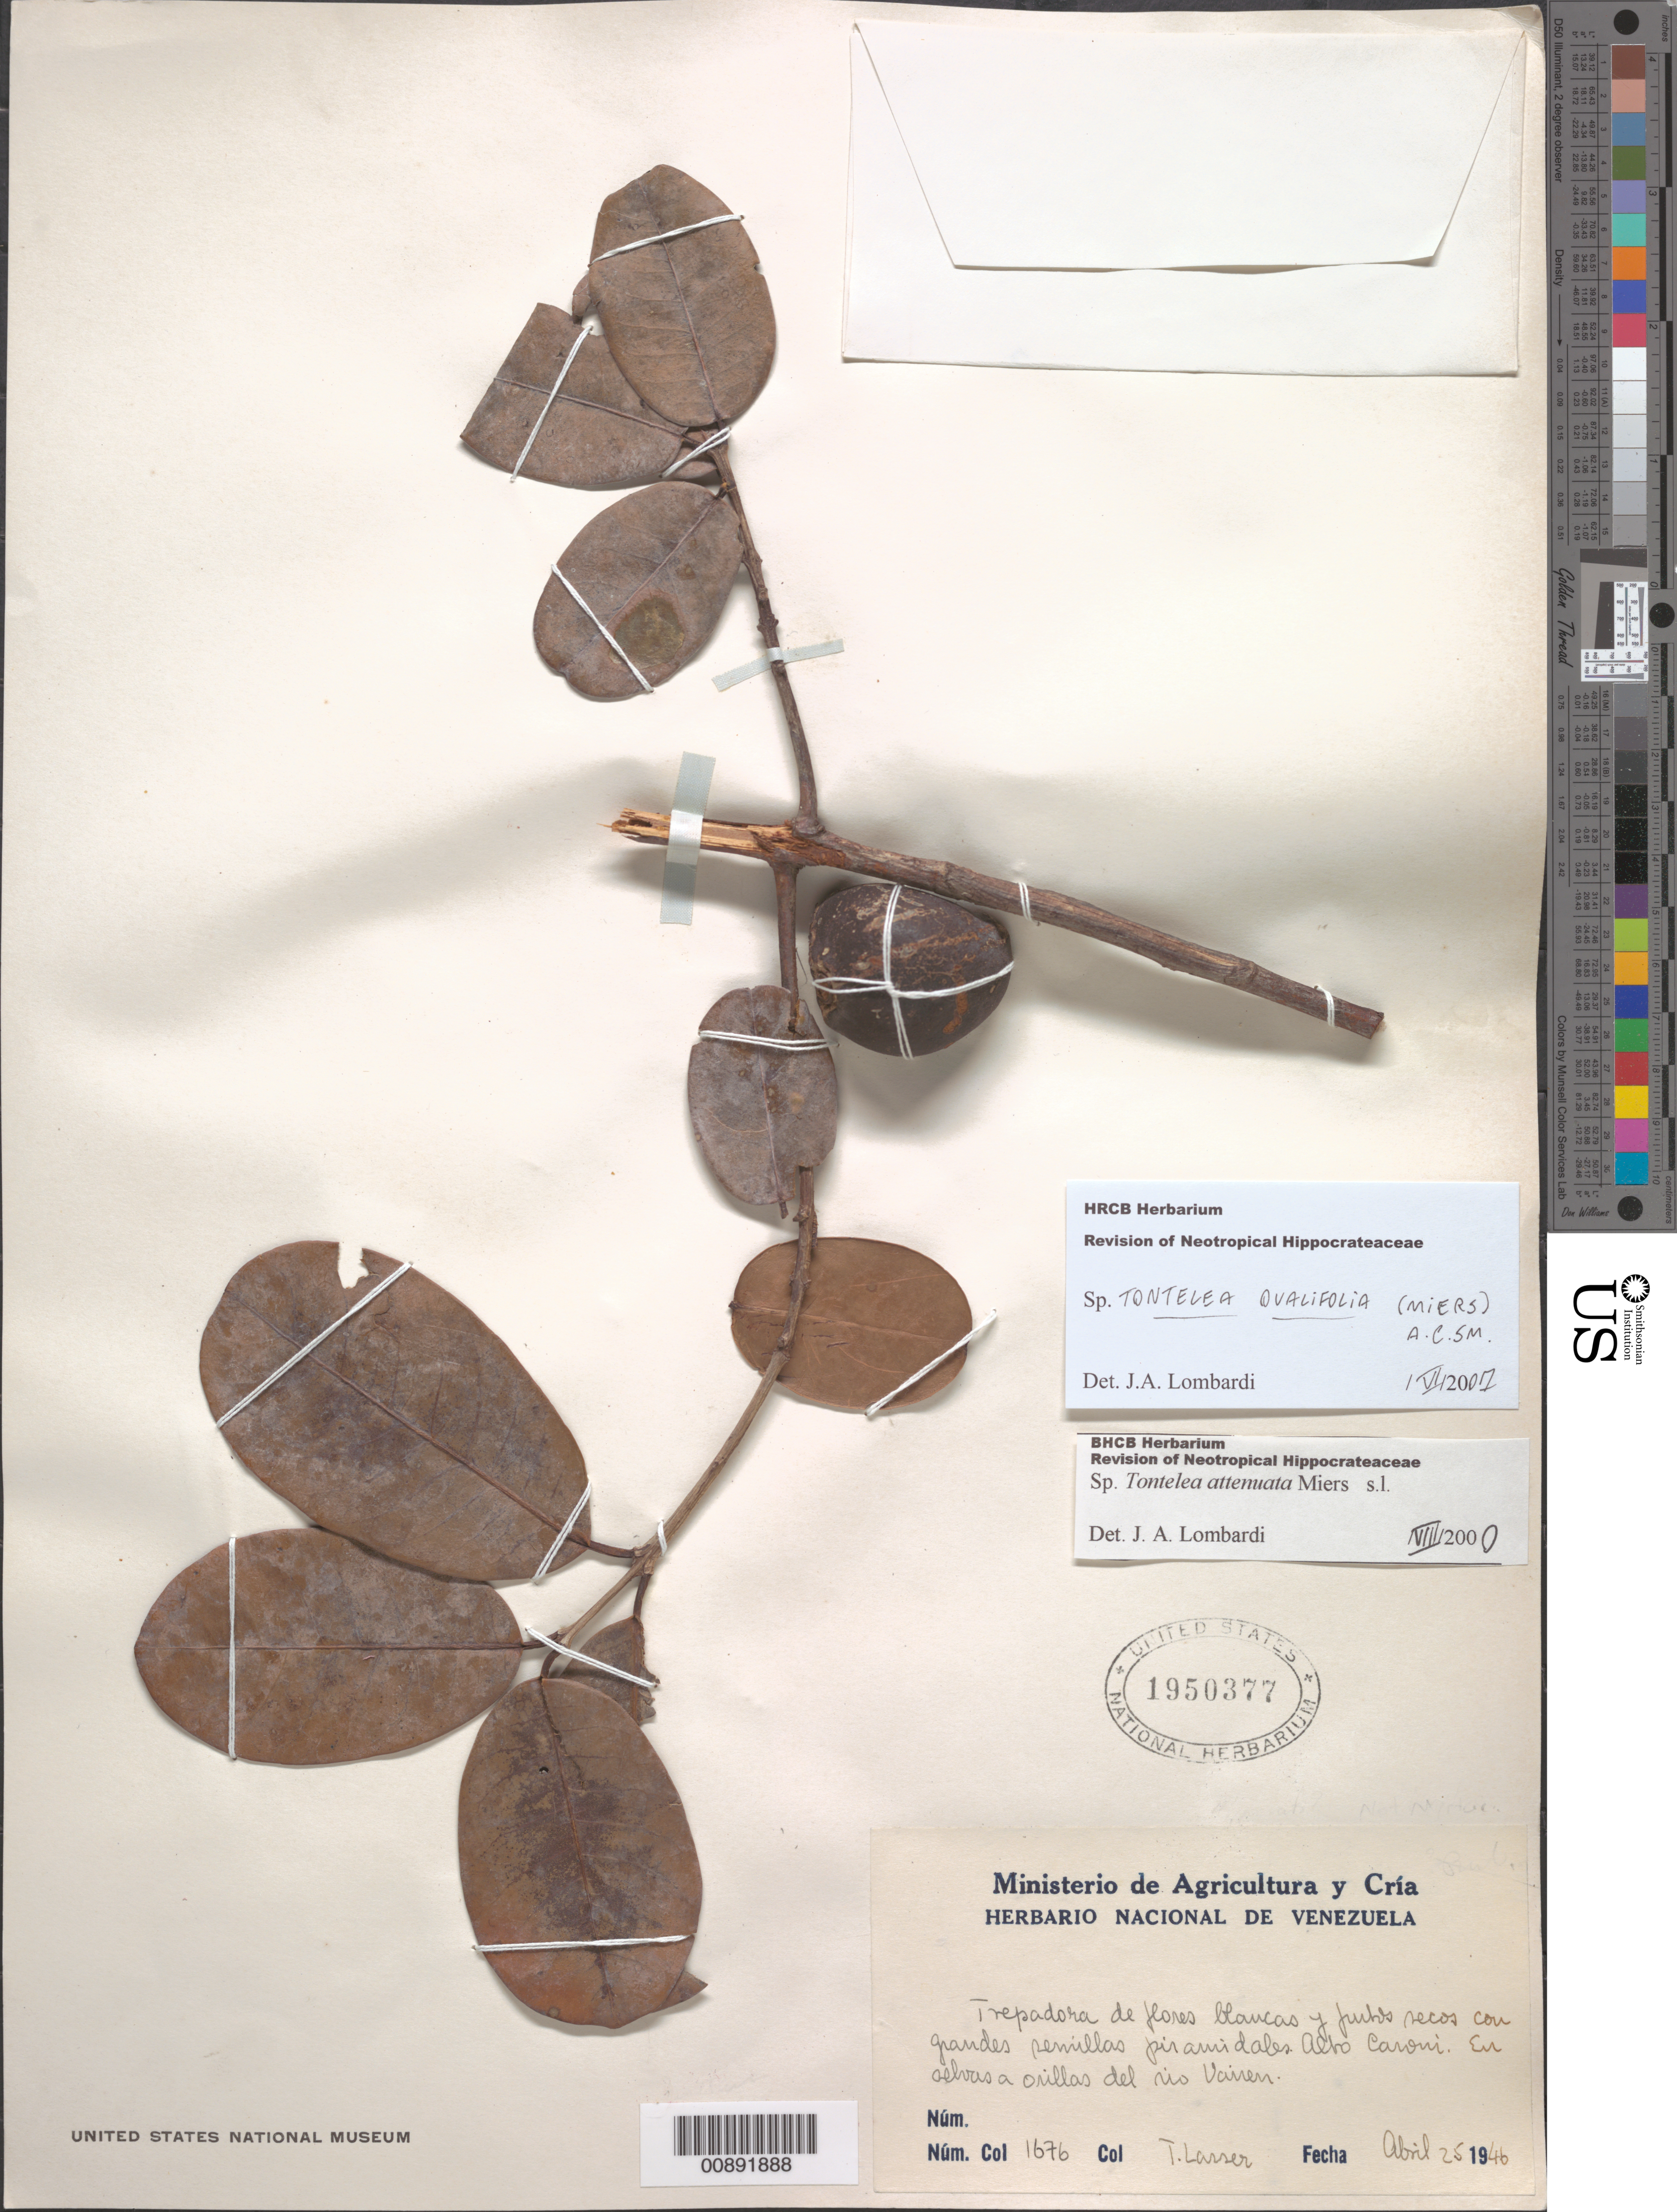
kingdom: Plantae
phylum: Tracheophyta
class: Magnoliopsida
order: Celastrales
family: Celastraceae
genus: Tontelea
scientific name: Tontelea attenuata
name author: Miers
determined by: Lombardi, Julio A.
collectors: T. Lasser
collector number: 1676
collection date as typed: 25-Apr-46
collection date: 1946-04-25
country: Venezuela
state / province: Bolívar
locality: Alto Caroní, Río Uairén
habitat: Selvas a orillas del rio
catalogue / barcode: US 1950377